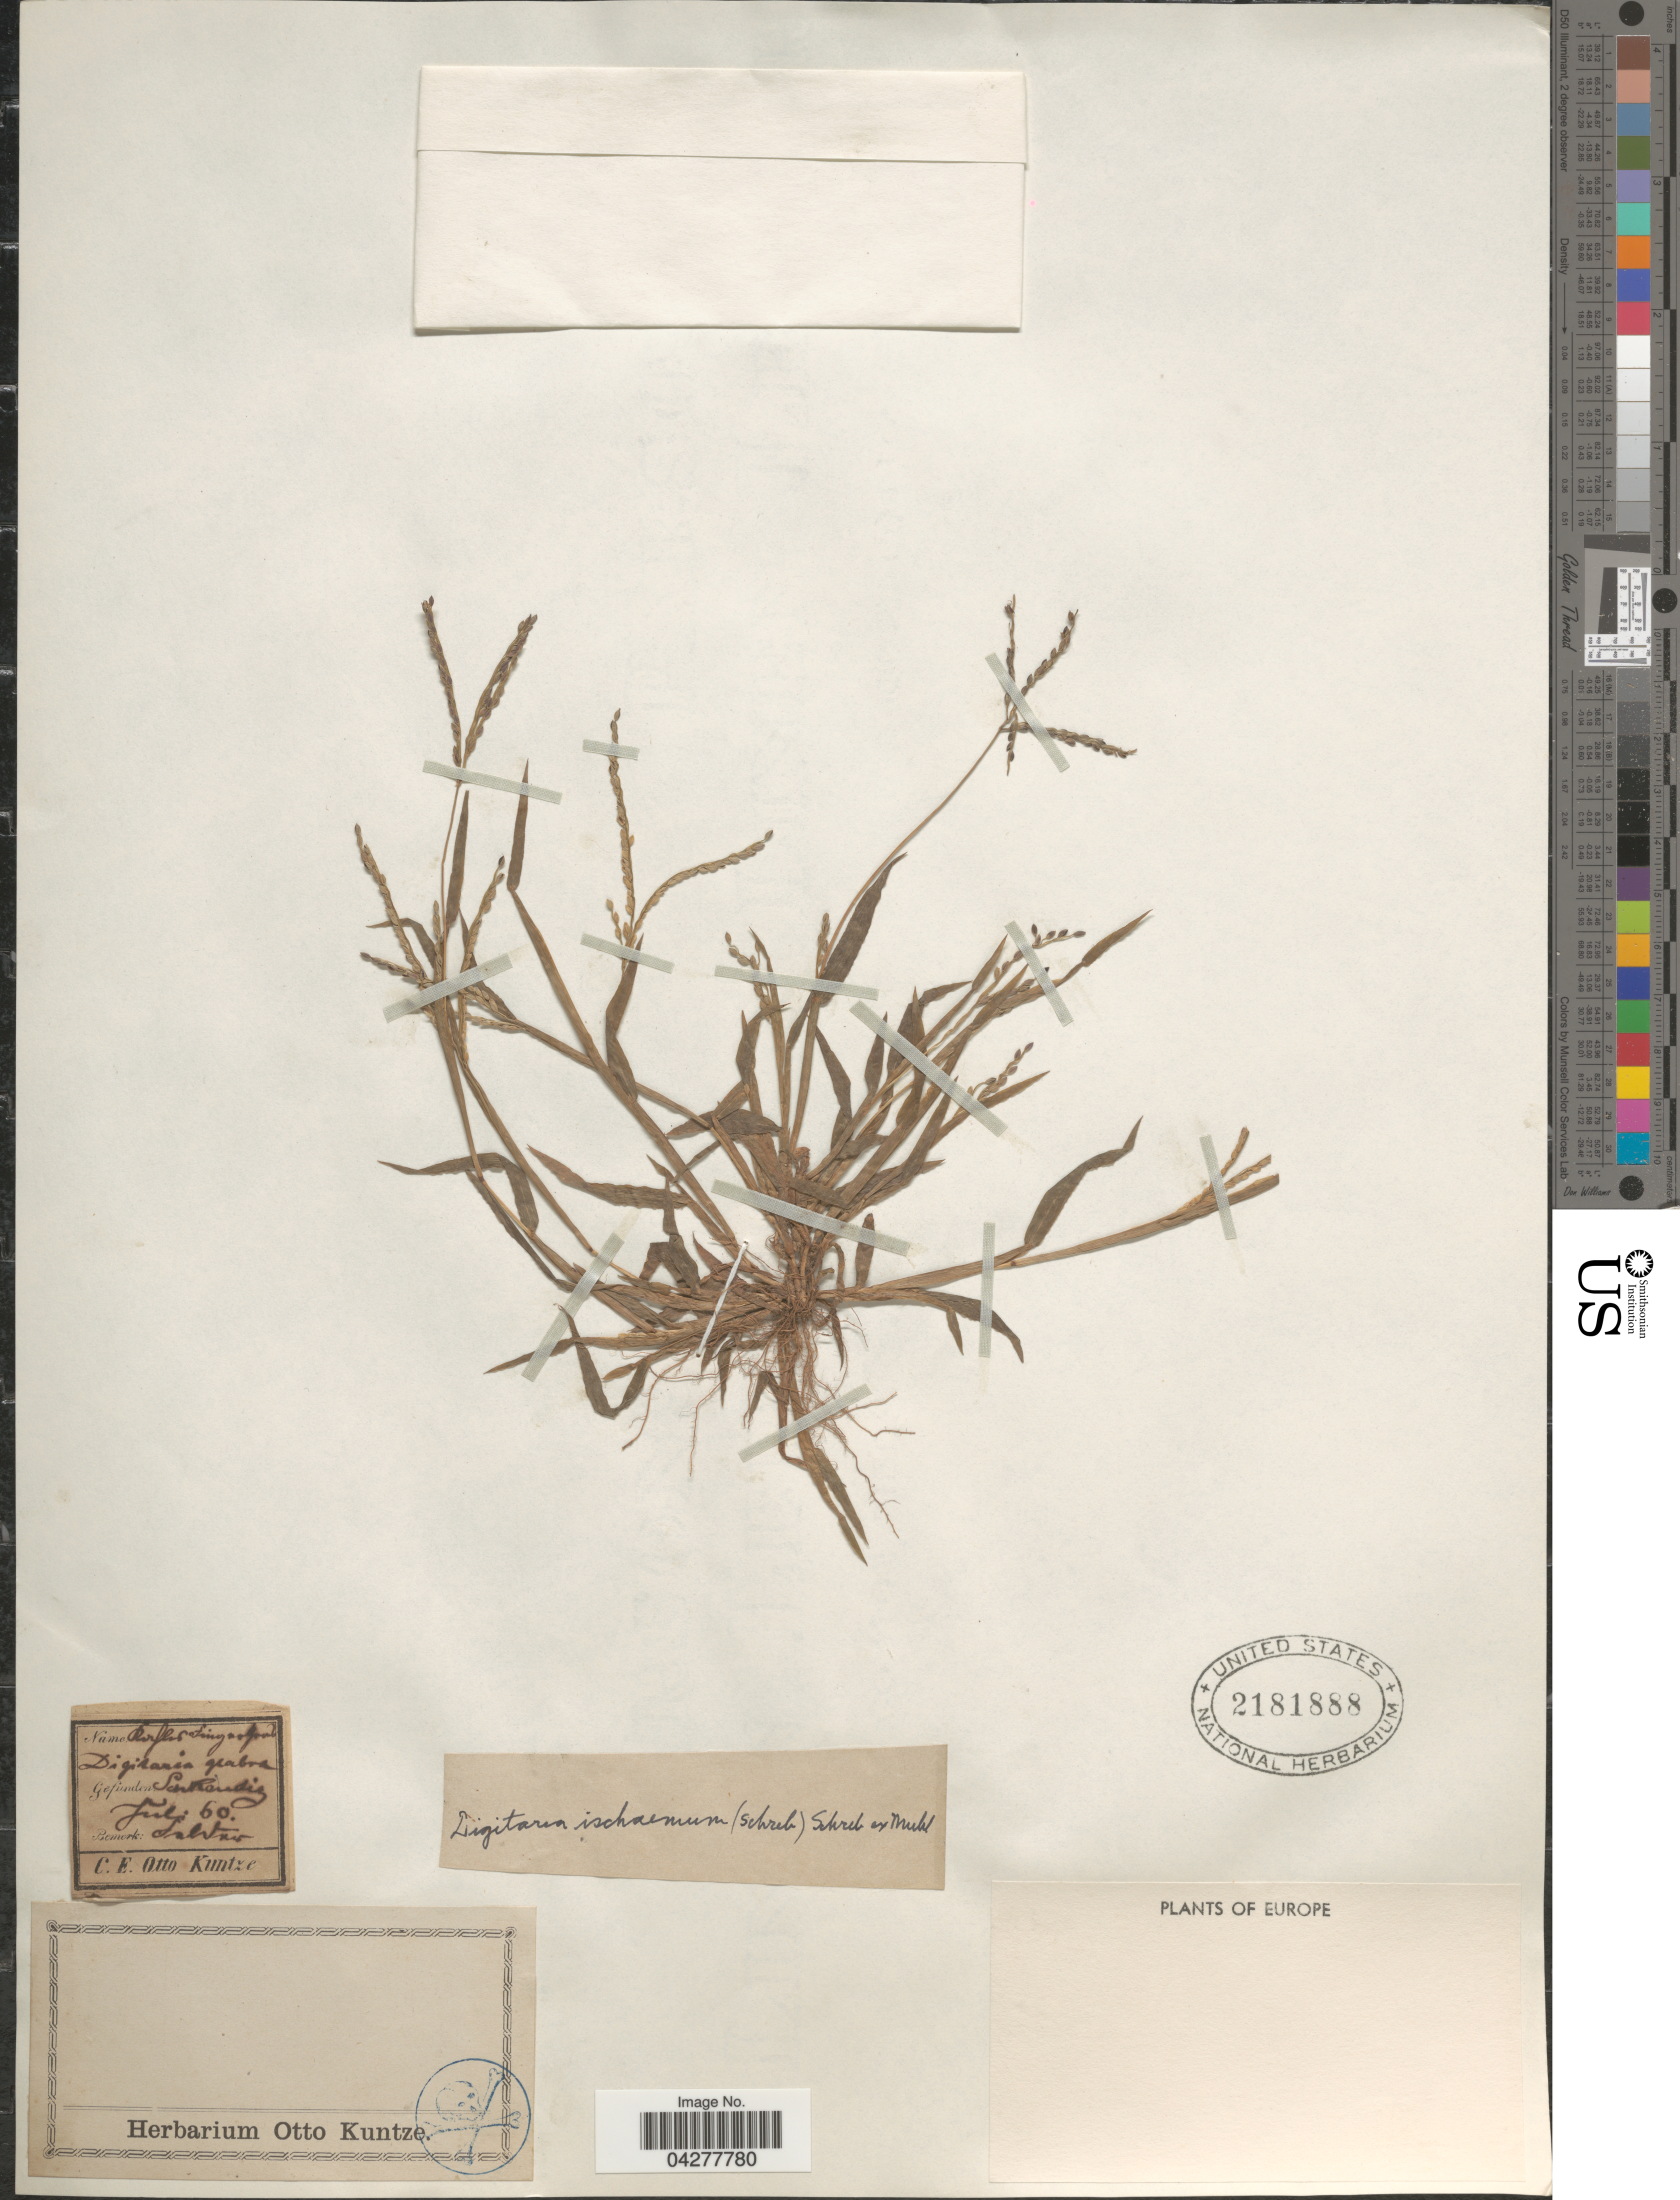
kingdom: Plantae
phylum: Tracheophyta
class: Liliopsida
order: Poales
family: Poaceae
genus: Digitaria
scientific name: Digitaria ischaemum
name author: (Schreber) Schreber ex Muhl.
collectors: C.E.O. Kuntze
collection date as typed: Transcribed d/m/y: /7/60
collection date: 1860-07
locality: Europe. Sadkandiz [interpreted] Saltar [interpreted].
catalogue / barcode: US 2181888